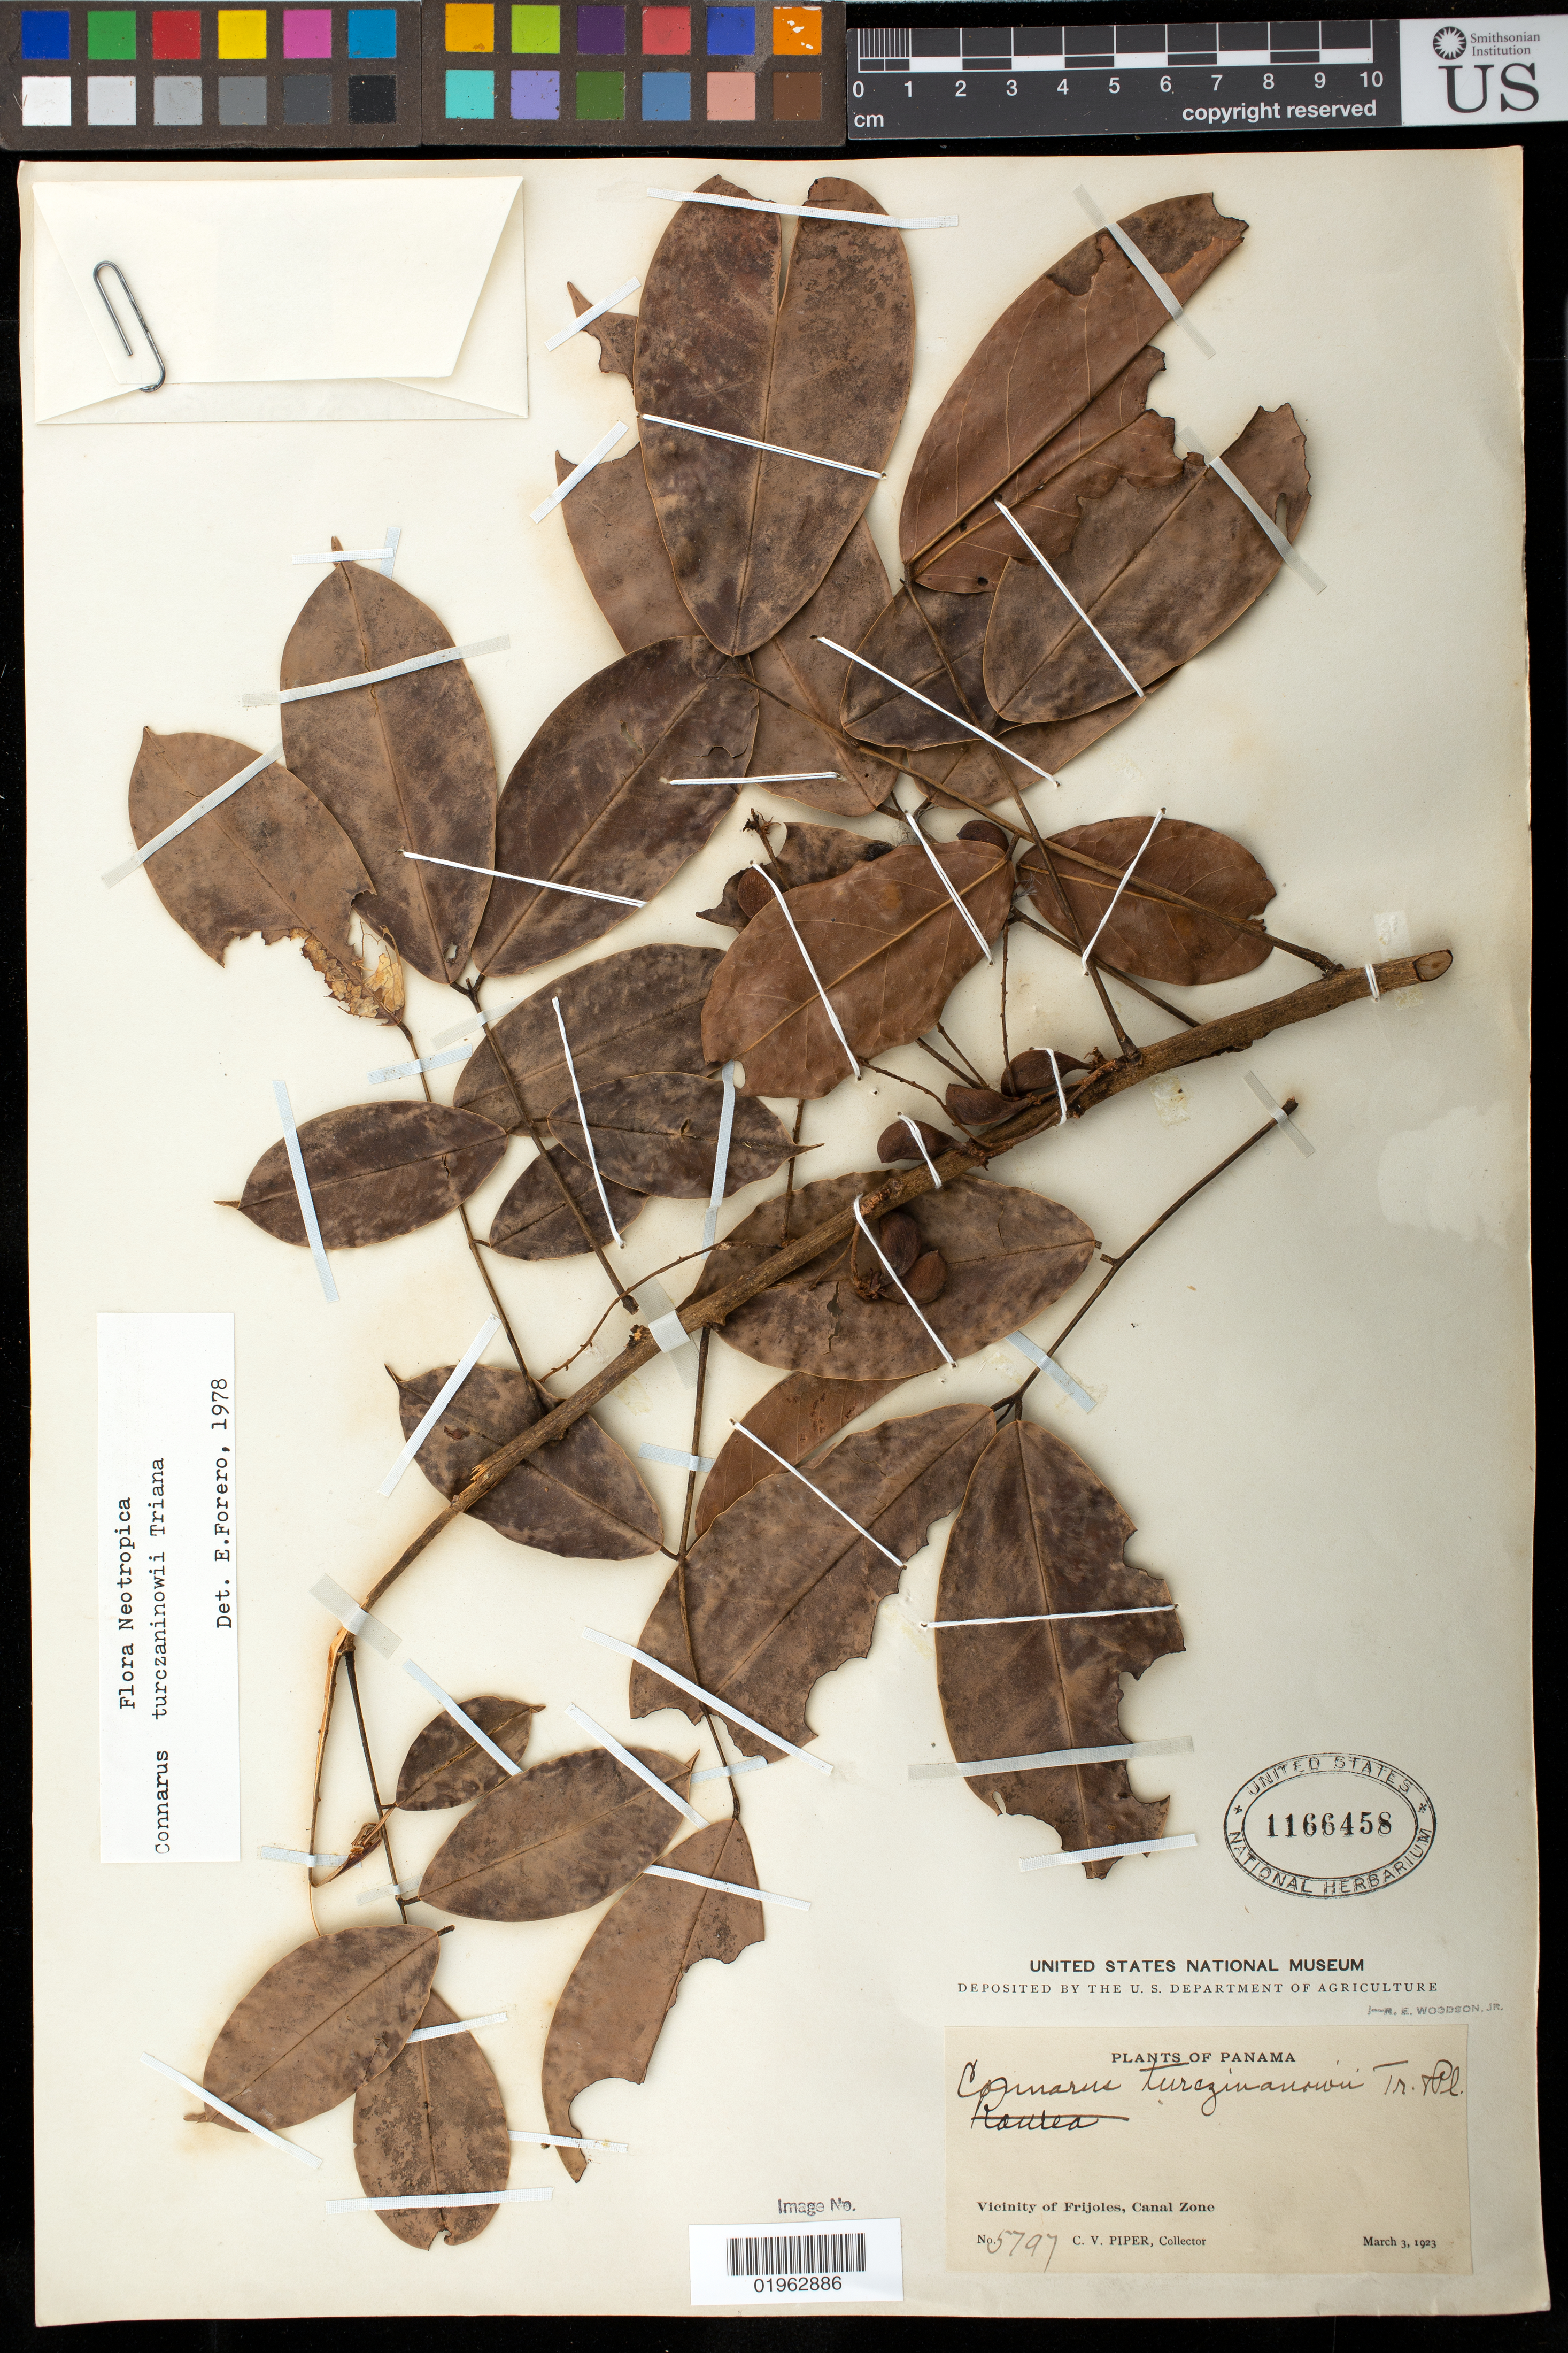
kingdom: Plantae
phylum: Tracheophyta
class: Magnoliopsida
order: Oxalidales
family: Connaraceae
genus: Connarus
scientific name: Connarus turczaninowii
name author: Triana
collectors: C. V. Piper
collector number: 5797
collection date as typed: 3 Mar 1923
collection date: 1923-03-03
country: Panama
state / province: Colón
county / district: Canal Zone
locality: Vicinity of Frijoles.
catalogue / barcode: US 1166458